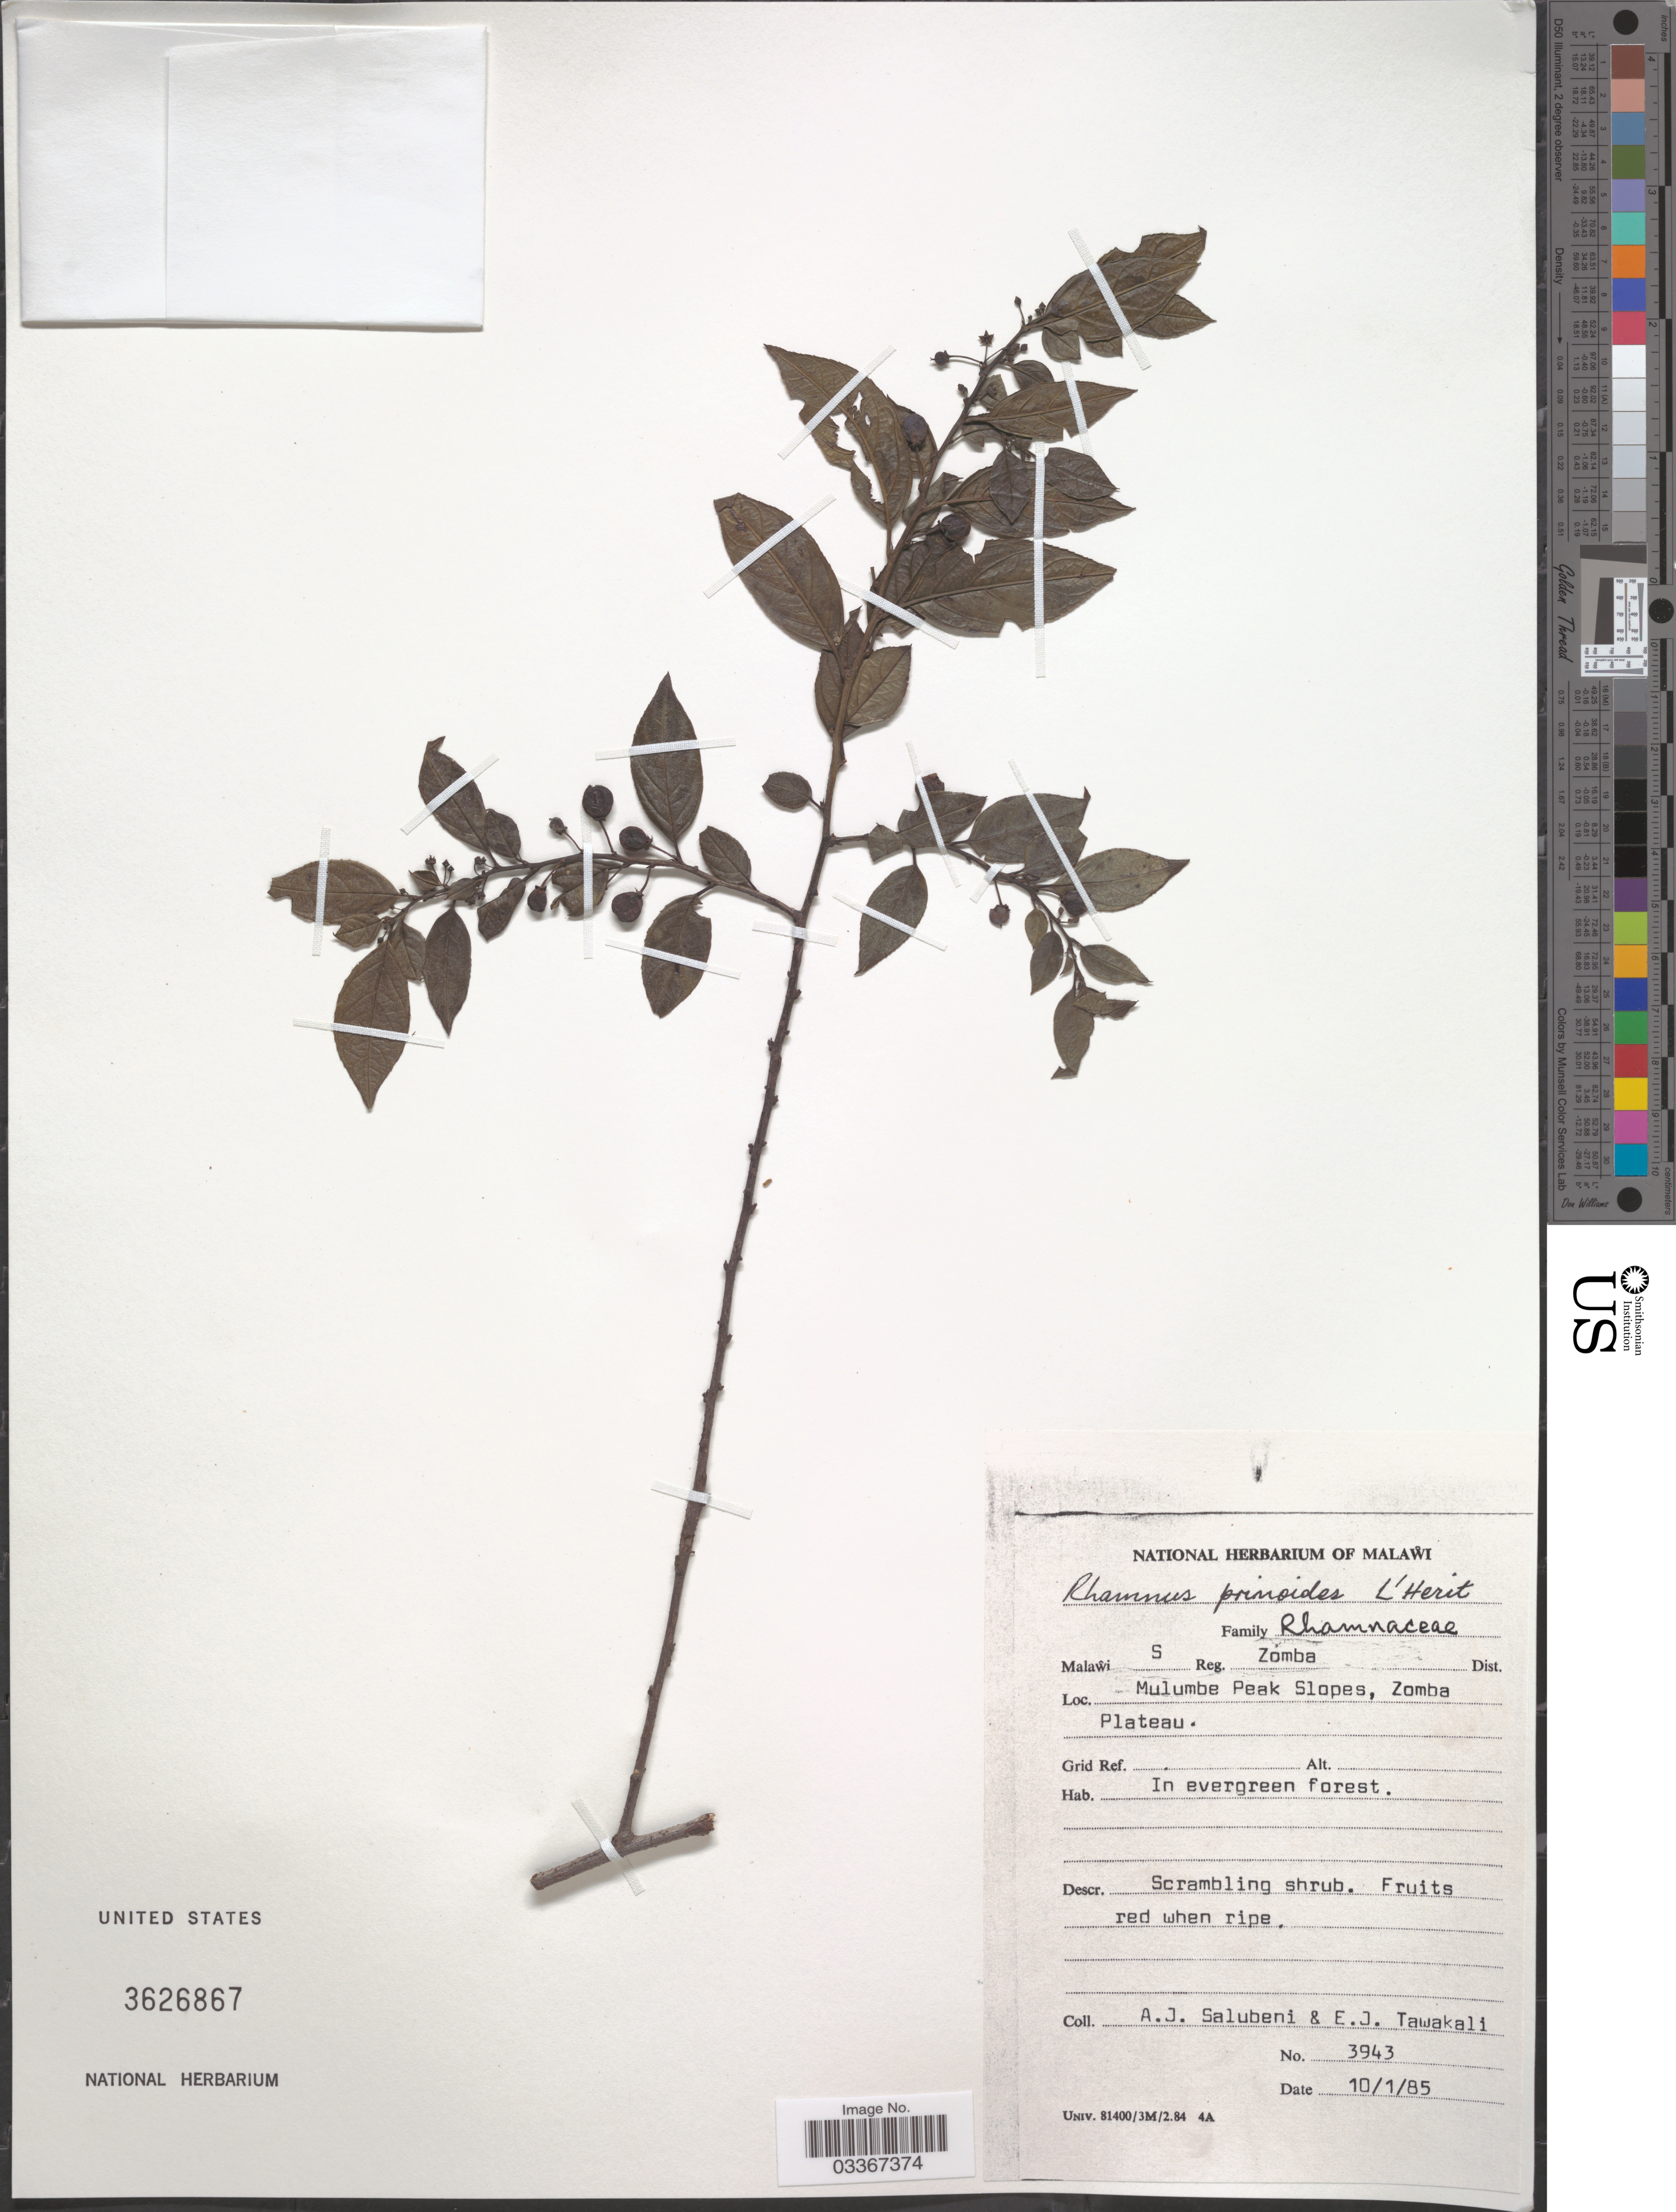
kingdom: Plantae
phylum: Tracheophyta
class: Magnoliopsida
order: Rosales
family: Rhamnaceae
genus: Rhamnus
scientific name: Rhamnus prinoides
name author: L'Hér.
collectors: A. J. Salubeni & E. Tawakali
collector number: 3943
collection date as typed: Transcribed d/m/y: 10/1/85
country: Malawi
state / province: Southern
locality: Malawi S Reg. Zomba Dist. Mulumbe Peak Slopes, Zomba Plateau.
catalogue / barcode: US 3626867